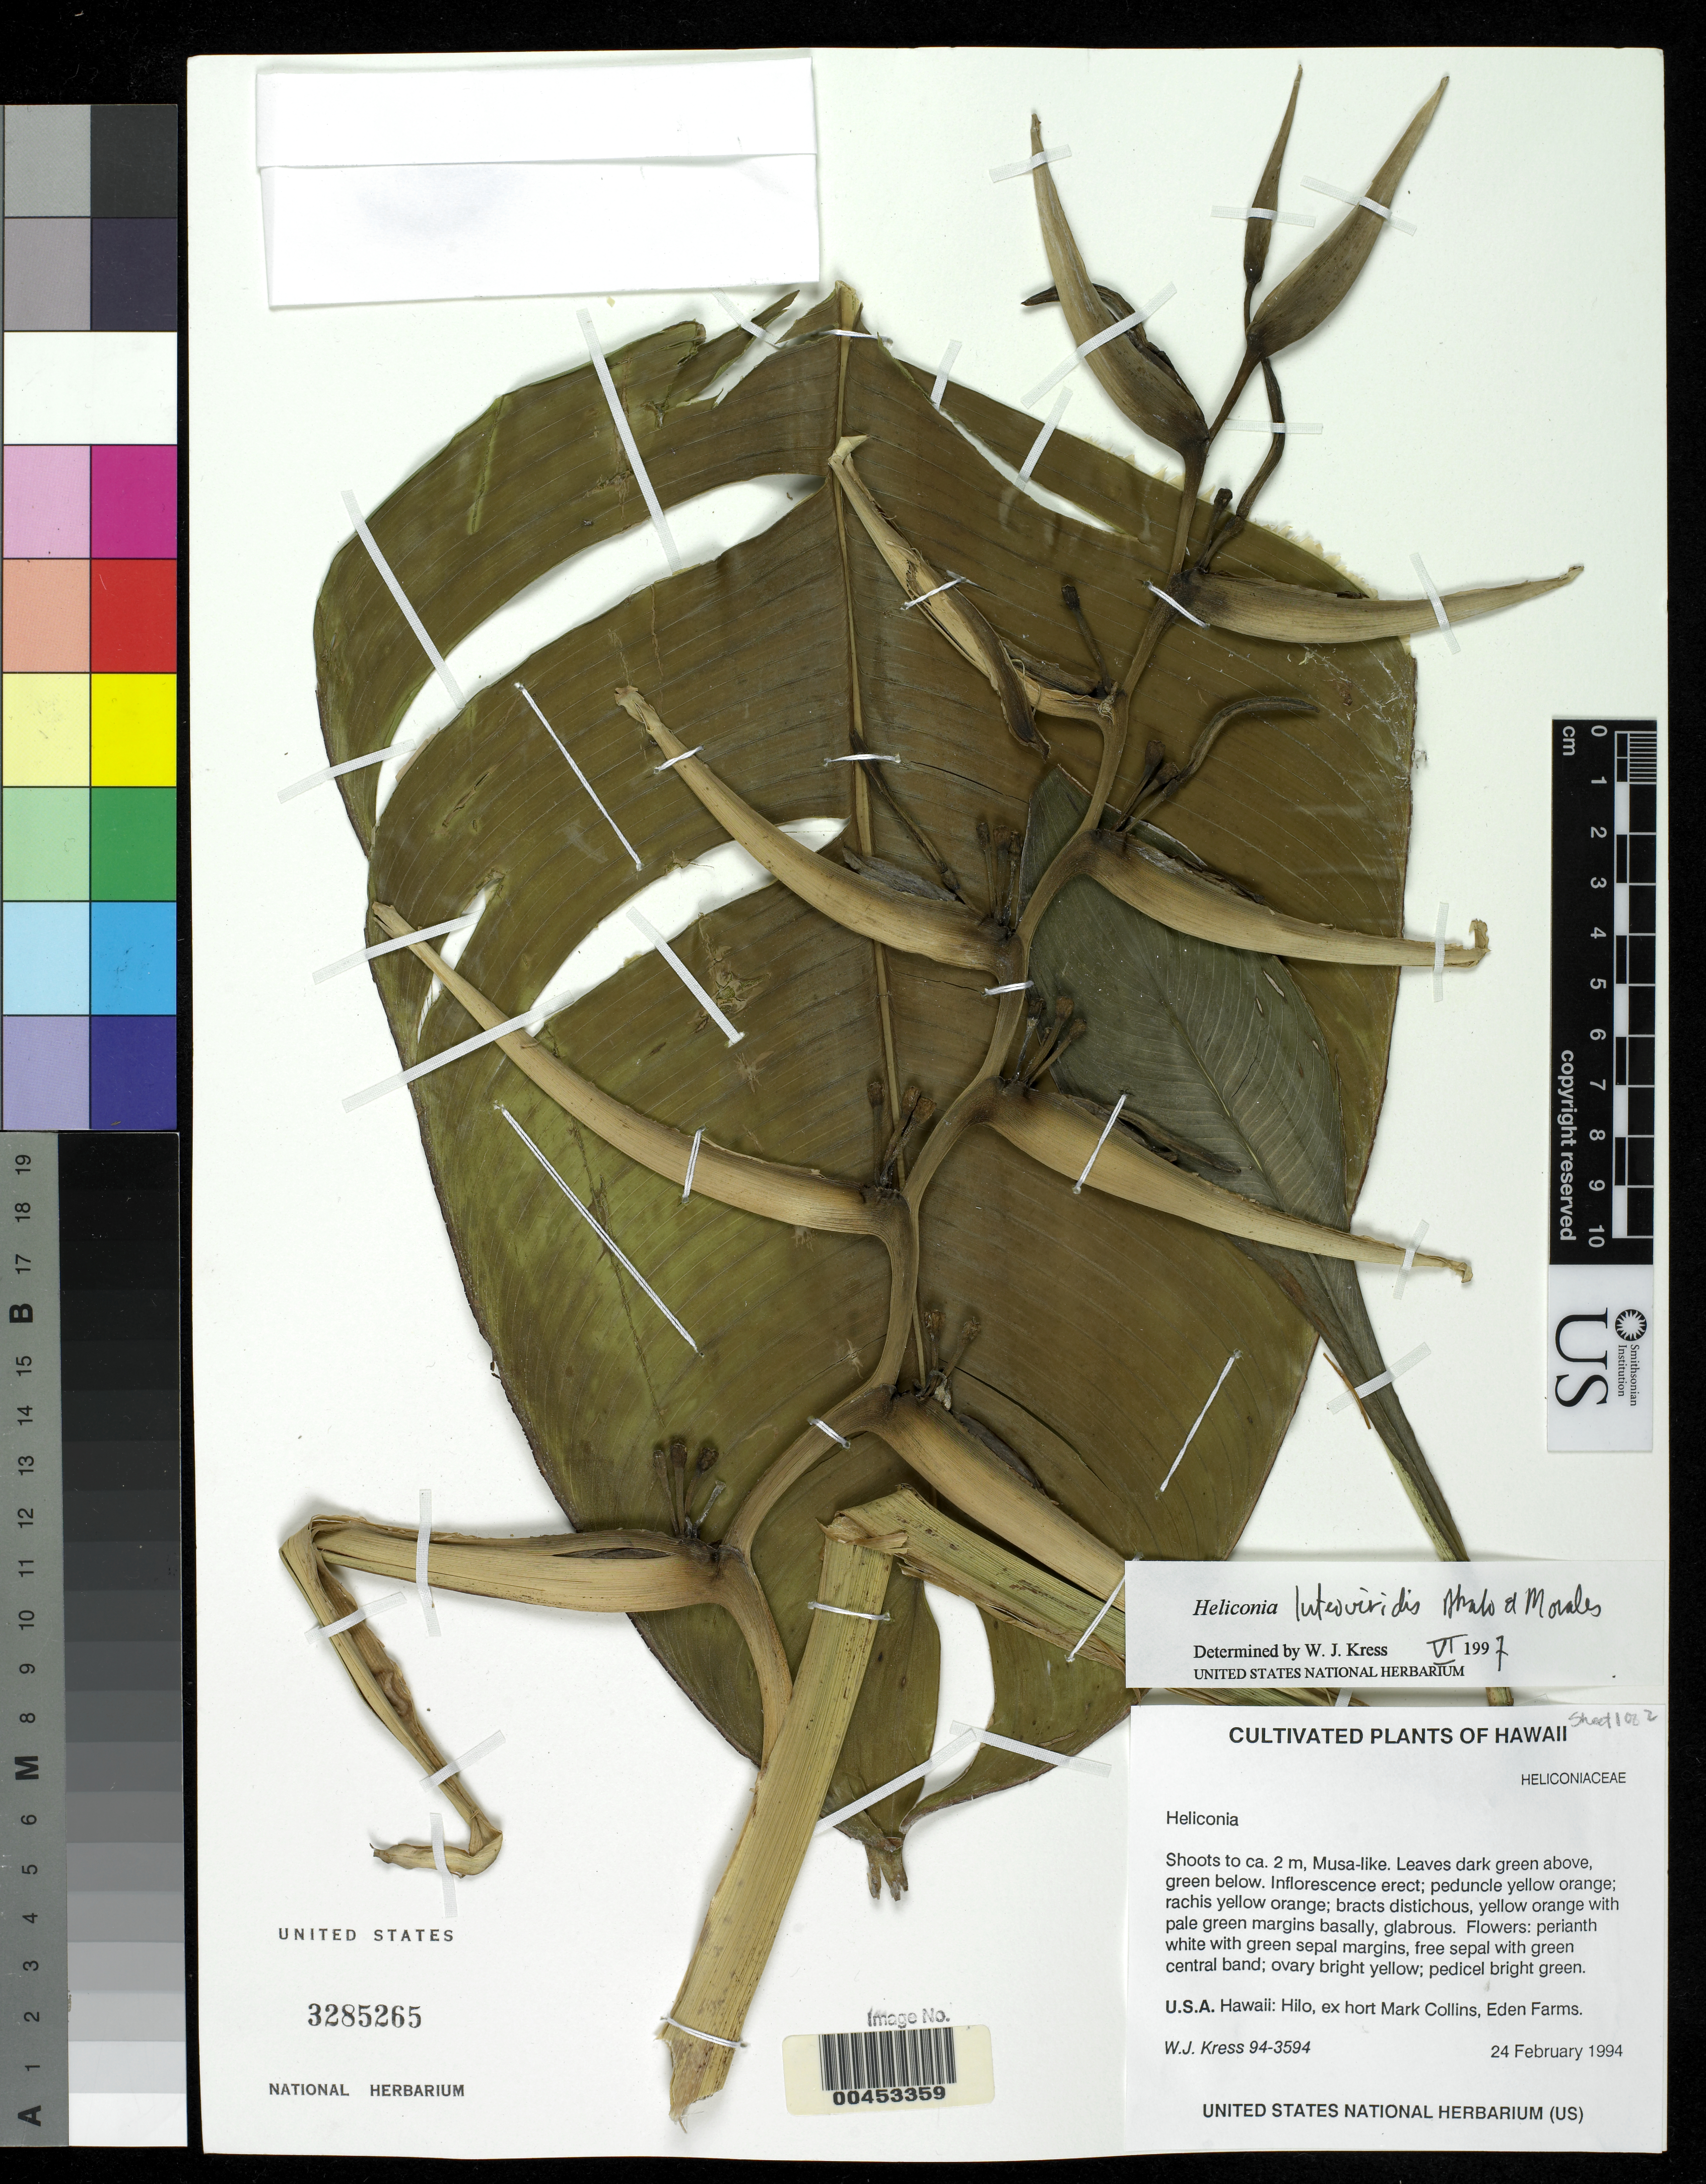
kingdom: Plantae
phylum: Tracheophyta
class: Liliopsida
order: Zingiberales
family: Heliconiaceae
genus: Heliconia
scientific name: Heliconia luteoviridis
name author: Abalo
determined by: Kress, W. J., (US), Smithsonian Institution - National Museum of Natural History (UNITED STATES)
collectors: W. J. Kress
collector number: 94-3594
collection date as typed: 24 Feb 1994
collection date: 1994-02-24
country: United States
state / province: Hawaii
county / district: Hawaii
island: Hawaii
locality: Hilo, ex hort Mark Collins, Eden Farms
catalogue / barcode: US 3285265